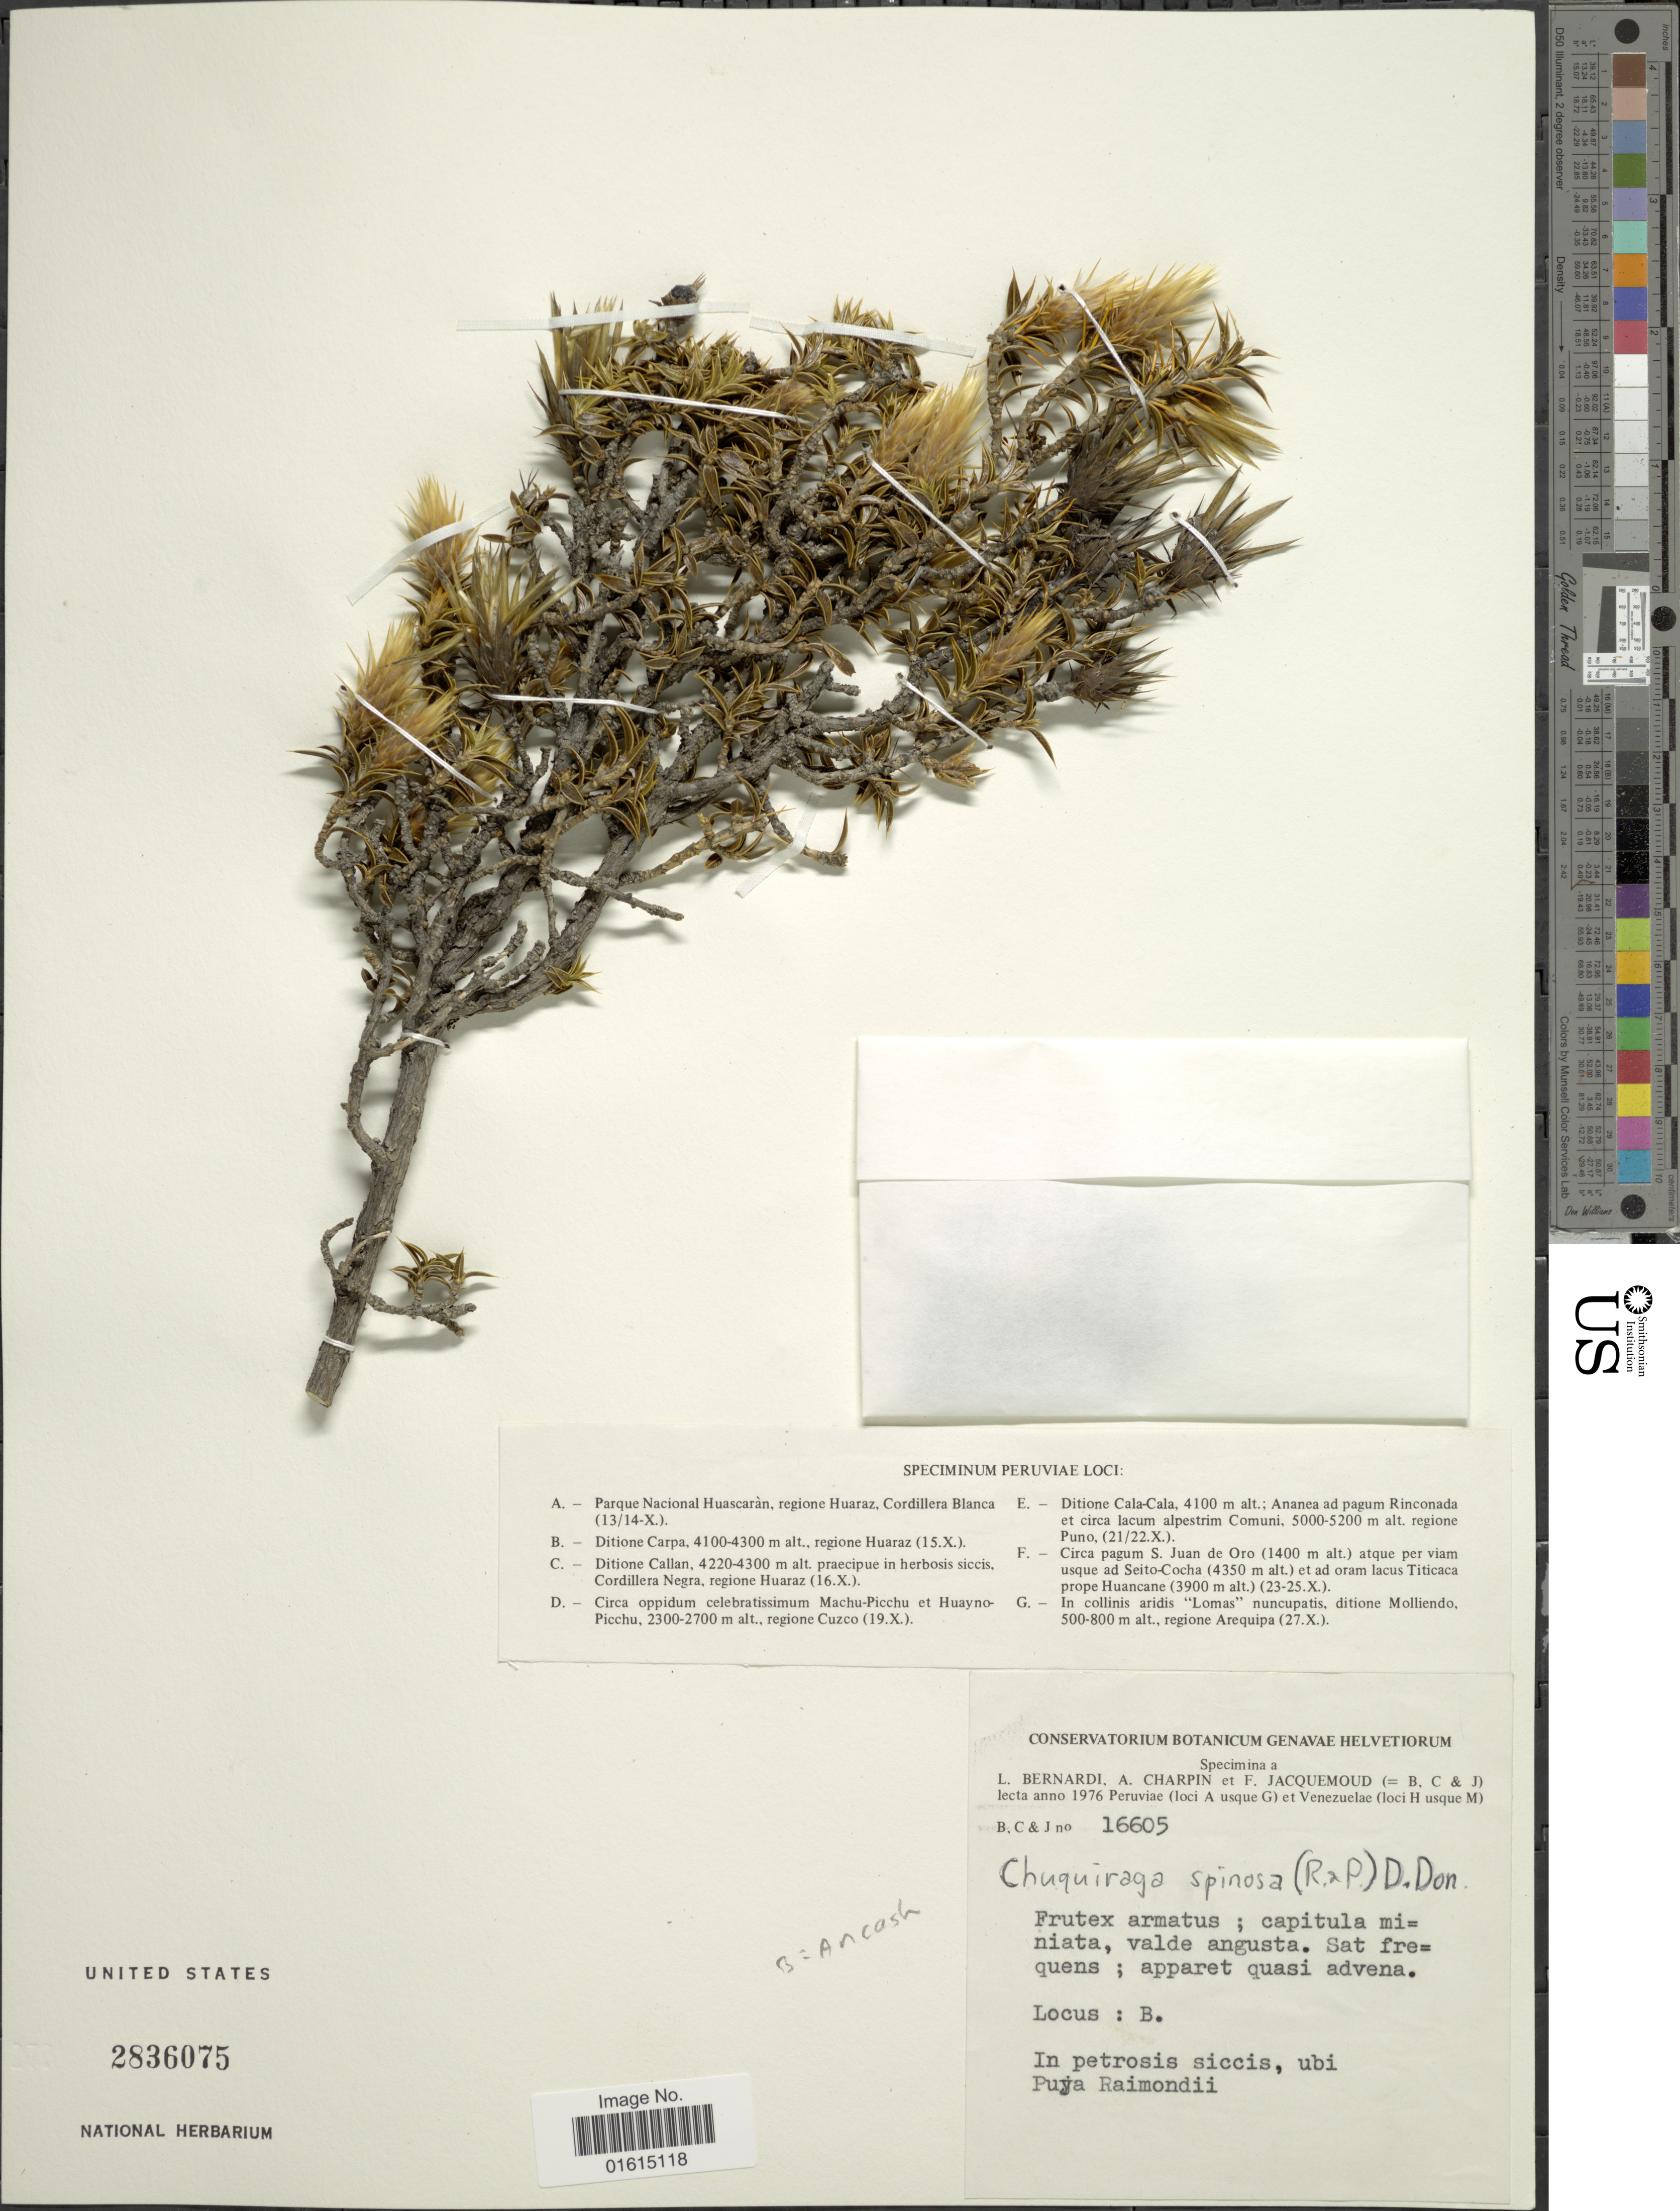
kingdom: Plantae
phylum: Tracheophyta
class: Magnoliopsida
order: Asterales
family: Asteraceae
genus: Chuquiraga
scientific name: Chuquiraga spinosa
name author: Less.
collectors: L. Bernardi, A. Charpin & F. Jacquemoud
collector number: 16605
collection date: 1976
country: Peru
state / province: Ancash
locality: Peruviae et Venezuelae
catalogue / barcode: US 2836075